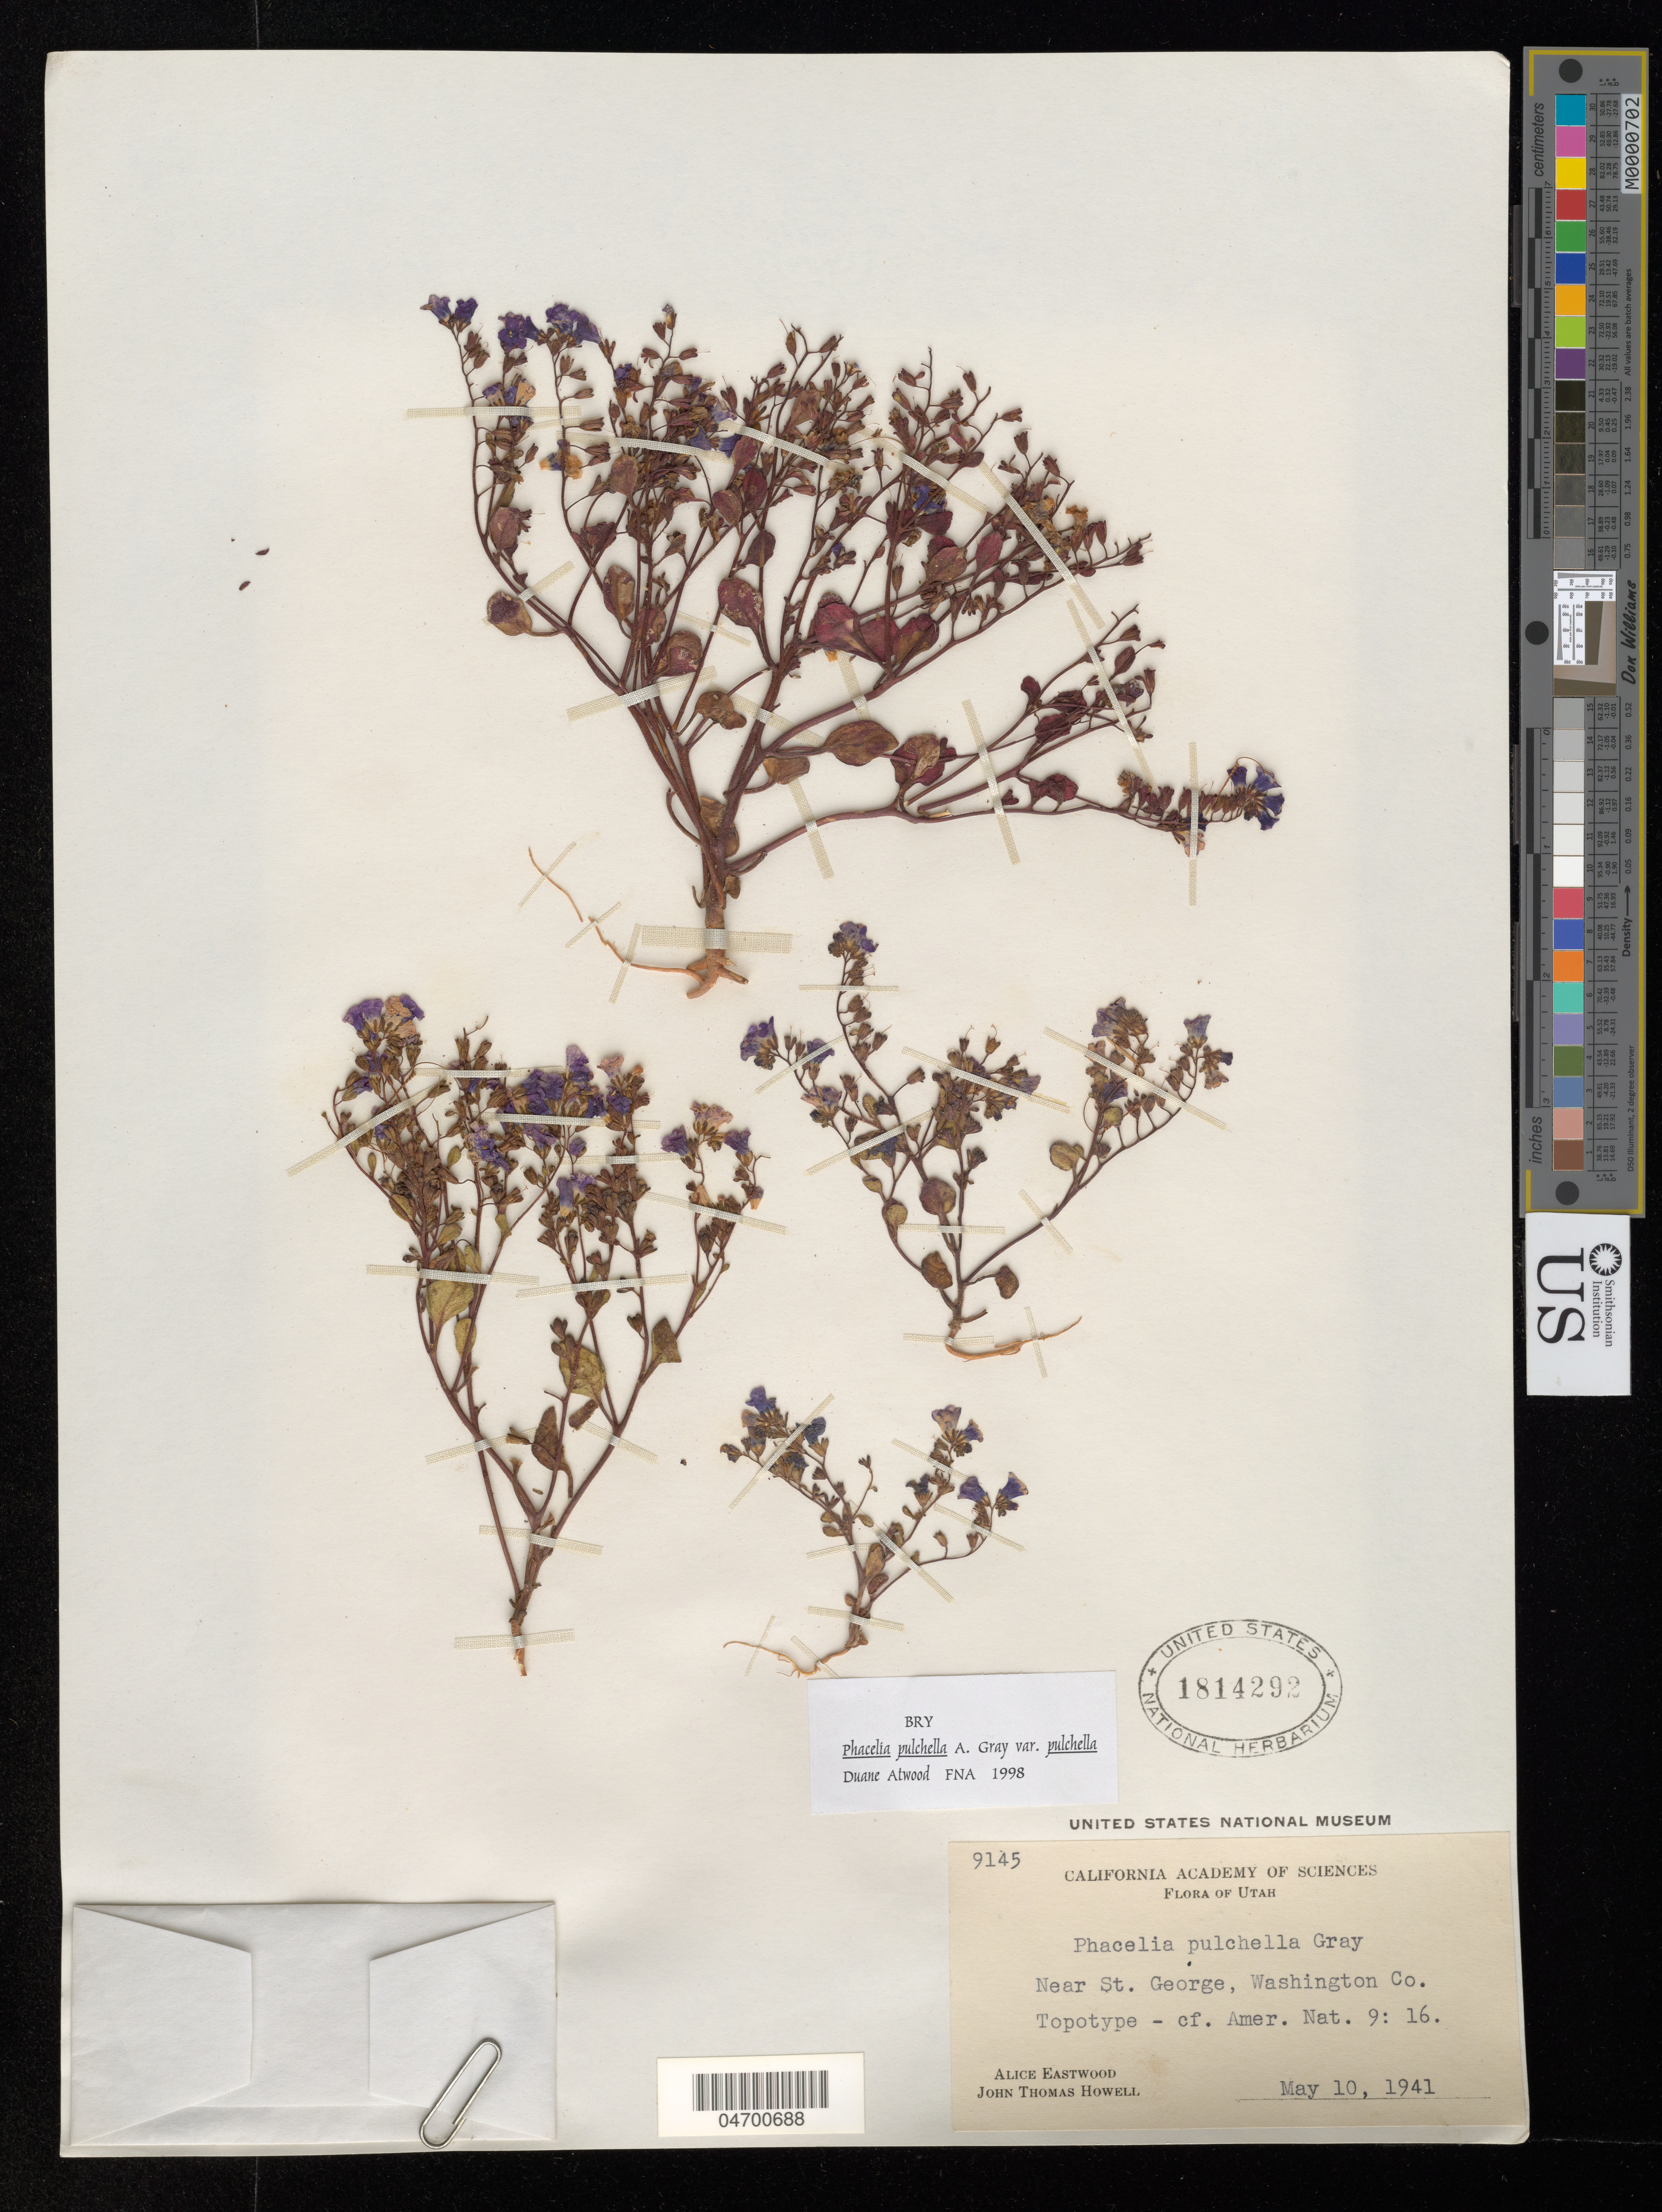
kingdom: Plantae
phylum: Tracheophyta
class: Magnoliopsida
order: Boraginales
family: Hydrophyllaceae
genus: Phacelia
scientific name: Phacelia pulchella var. pulchella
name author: A. Gray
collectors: A. Eastwood & J. T. Howell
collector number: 9145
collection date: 1941-05-10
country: United States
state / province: Utah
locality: Near St. George, Washington Co.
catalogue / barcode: US 1814292